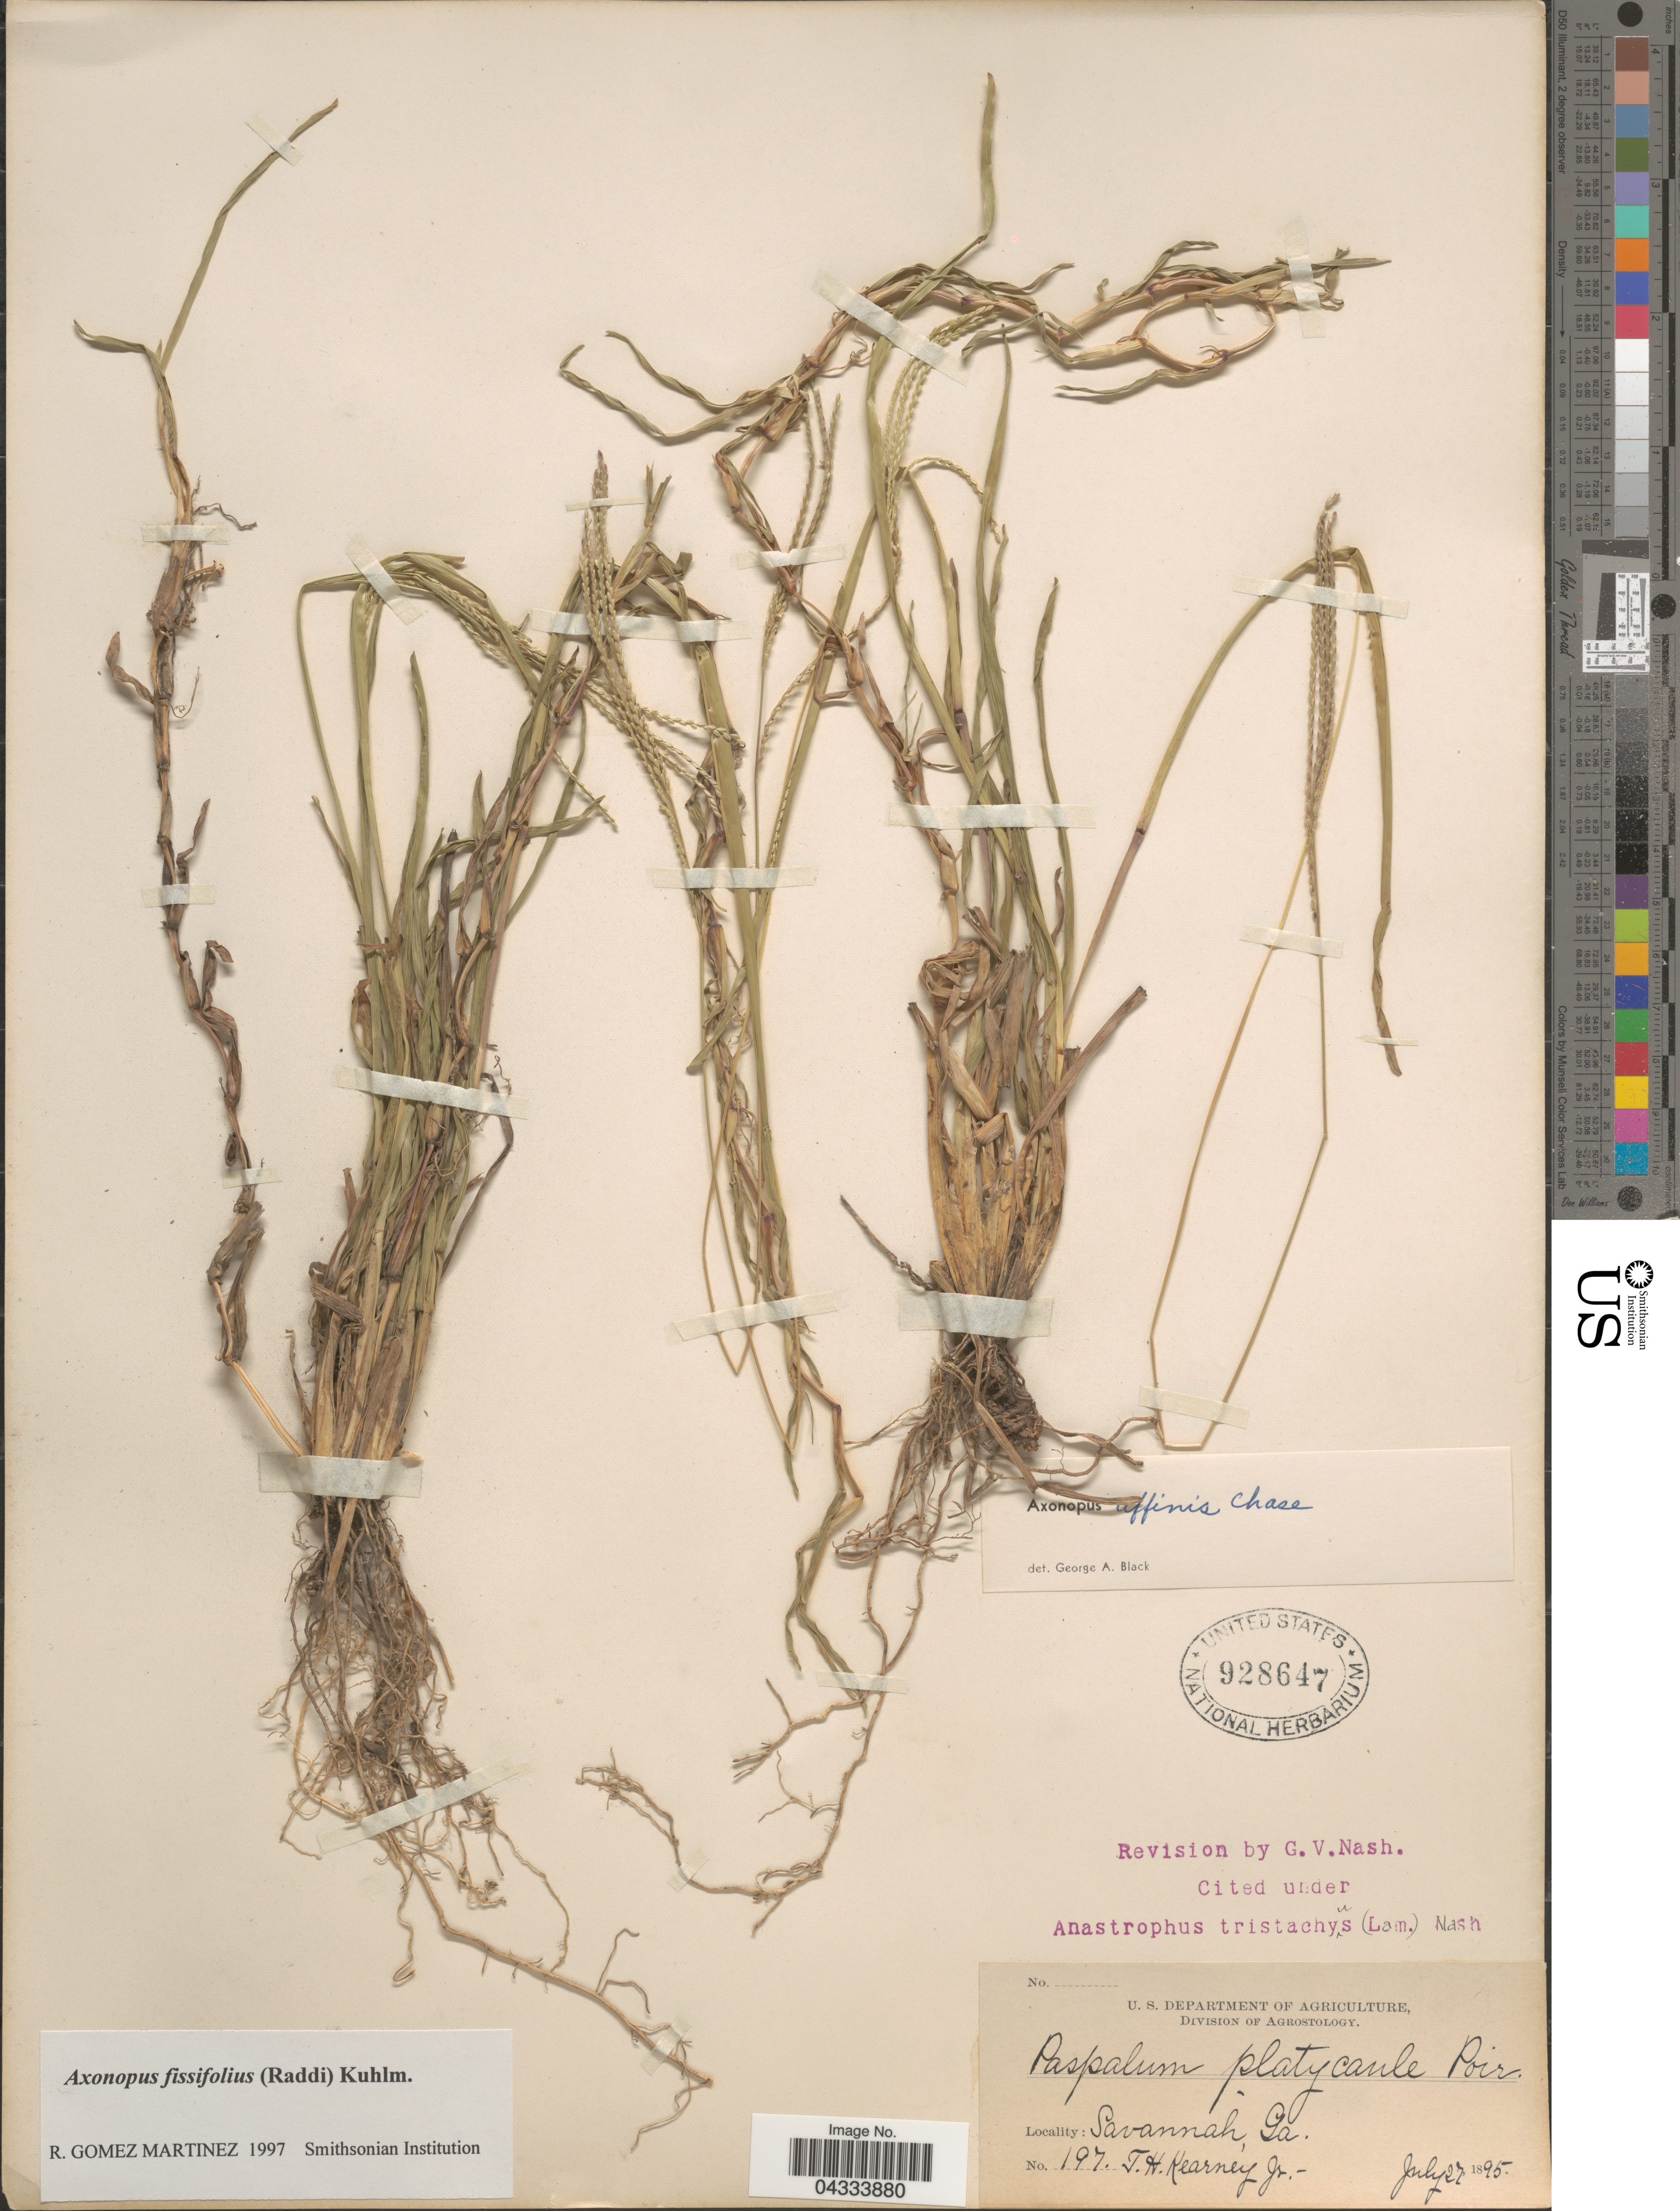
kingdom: Plantae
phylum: Tracheophyta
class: Liliopsida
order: Poales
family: Poaceae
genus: Axonopus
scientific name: Axonopus fissifolius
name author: (Raddi) Kuhlm.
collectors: T. H. Kearney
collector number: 197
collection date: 1895-07-27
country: United States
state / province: Georgia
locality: Savannah.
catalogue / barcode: US 928647